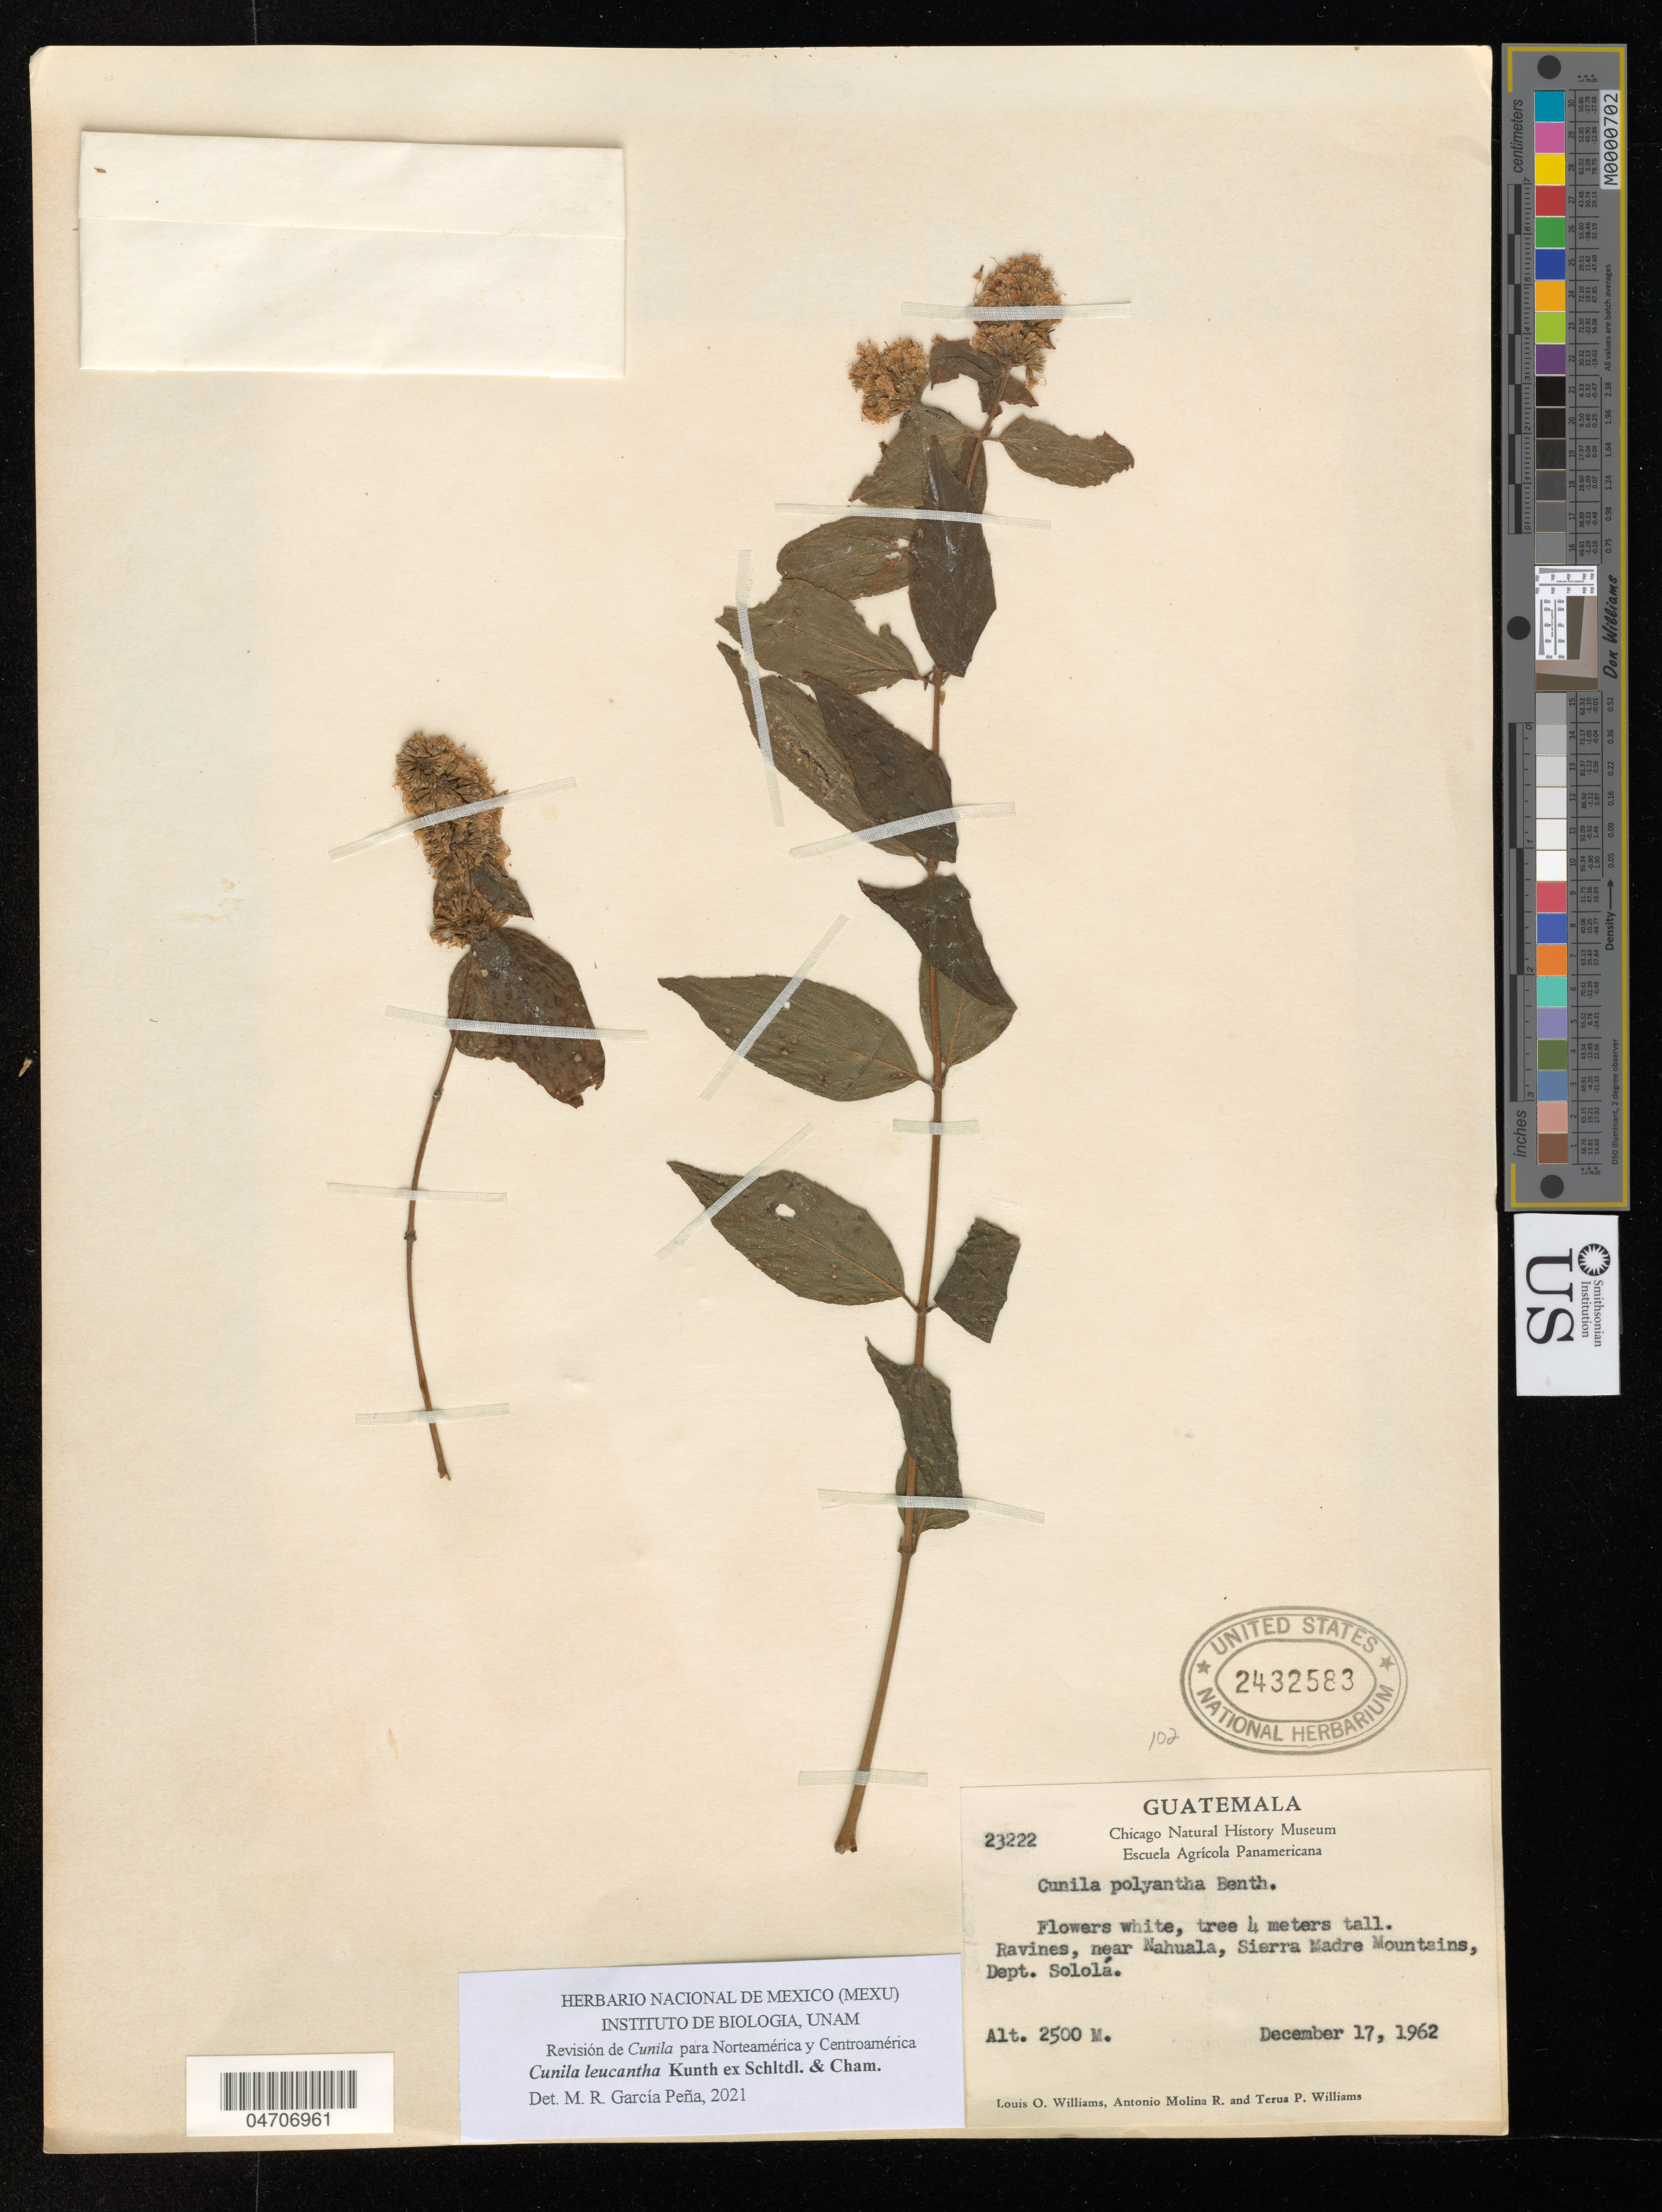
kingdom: Plantae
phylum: Tracheophyta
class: Magnoliopsida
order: Lamiales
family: Lamiaceae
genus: Cunila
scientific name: Cunila leucantha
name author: Kunth ex Schltdl. & Cham.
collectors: L. O. Williams, A. Molina R. & T. P. Williams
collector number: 23222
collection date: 1962-12-17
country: Guatemala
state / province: Solola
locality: Ravines, near Nahuala, Sierra Madre Mountains, Dept. Sololá.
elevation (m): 2500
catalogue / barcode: US 2432583